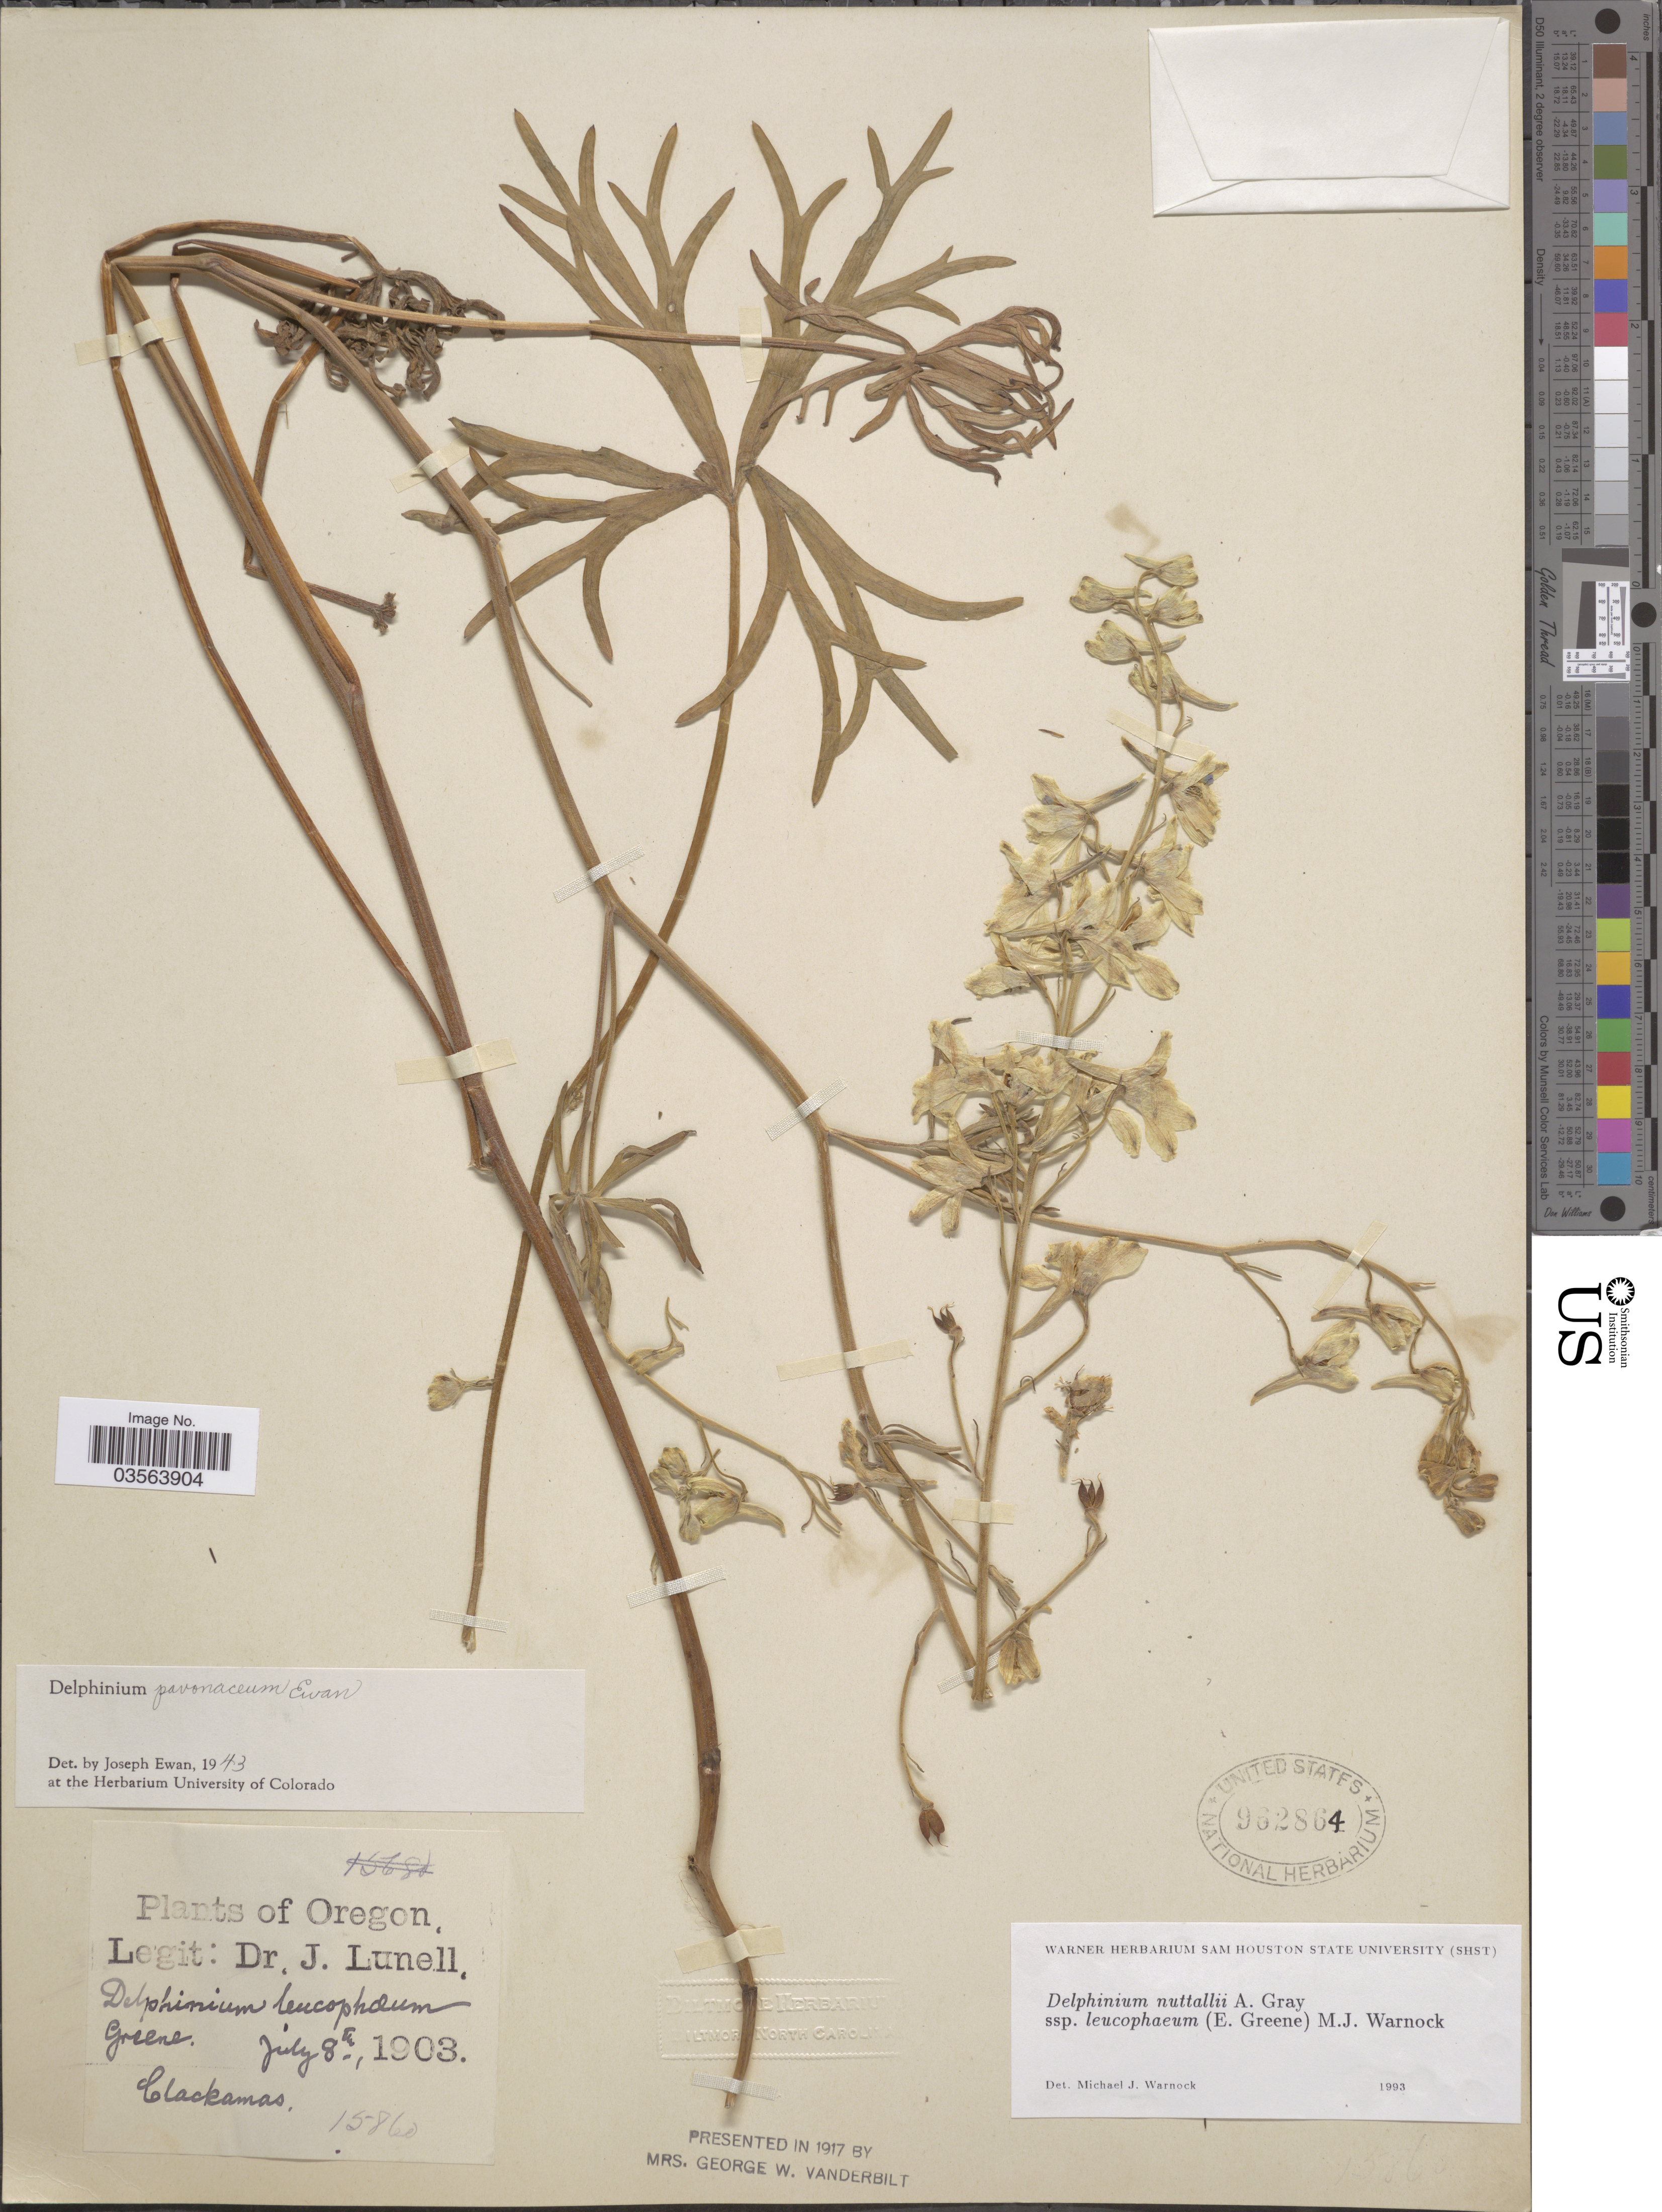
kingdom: Plantae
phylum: Tracheophyta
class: Magnoliopsida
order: Ranunculales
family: Ranunculaceae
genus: Delphinium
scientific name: Delphinium nuttallii var. leucophaeum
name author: (Greene) K.C. Davis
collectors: J. Lunell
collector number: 15860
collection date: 1903-07-08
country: United States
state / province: Oregon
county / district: Clackamas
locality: Clackamas.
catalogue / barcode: US 962864